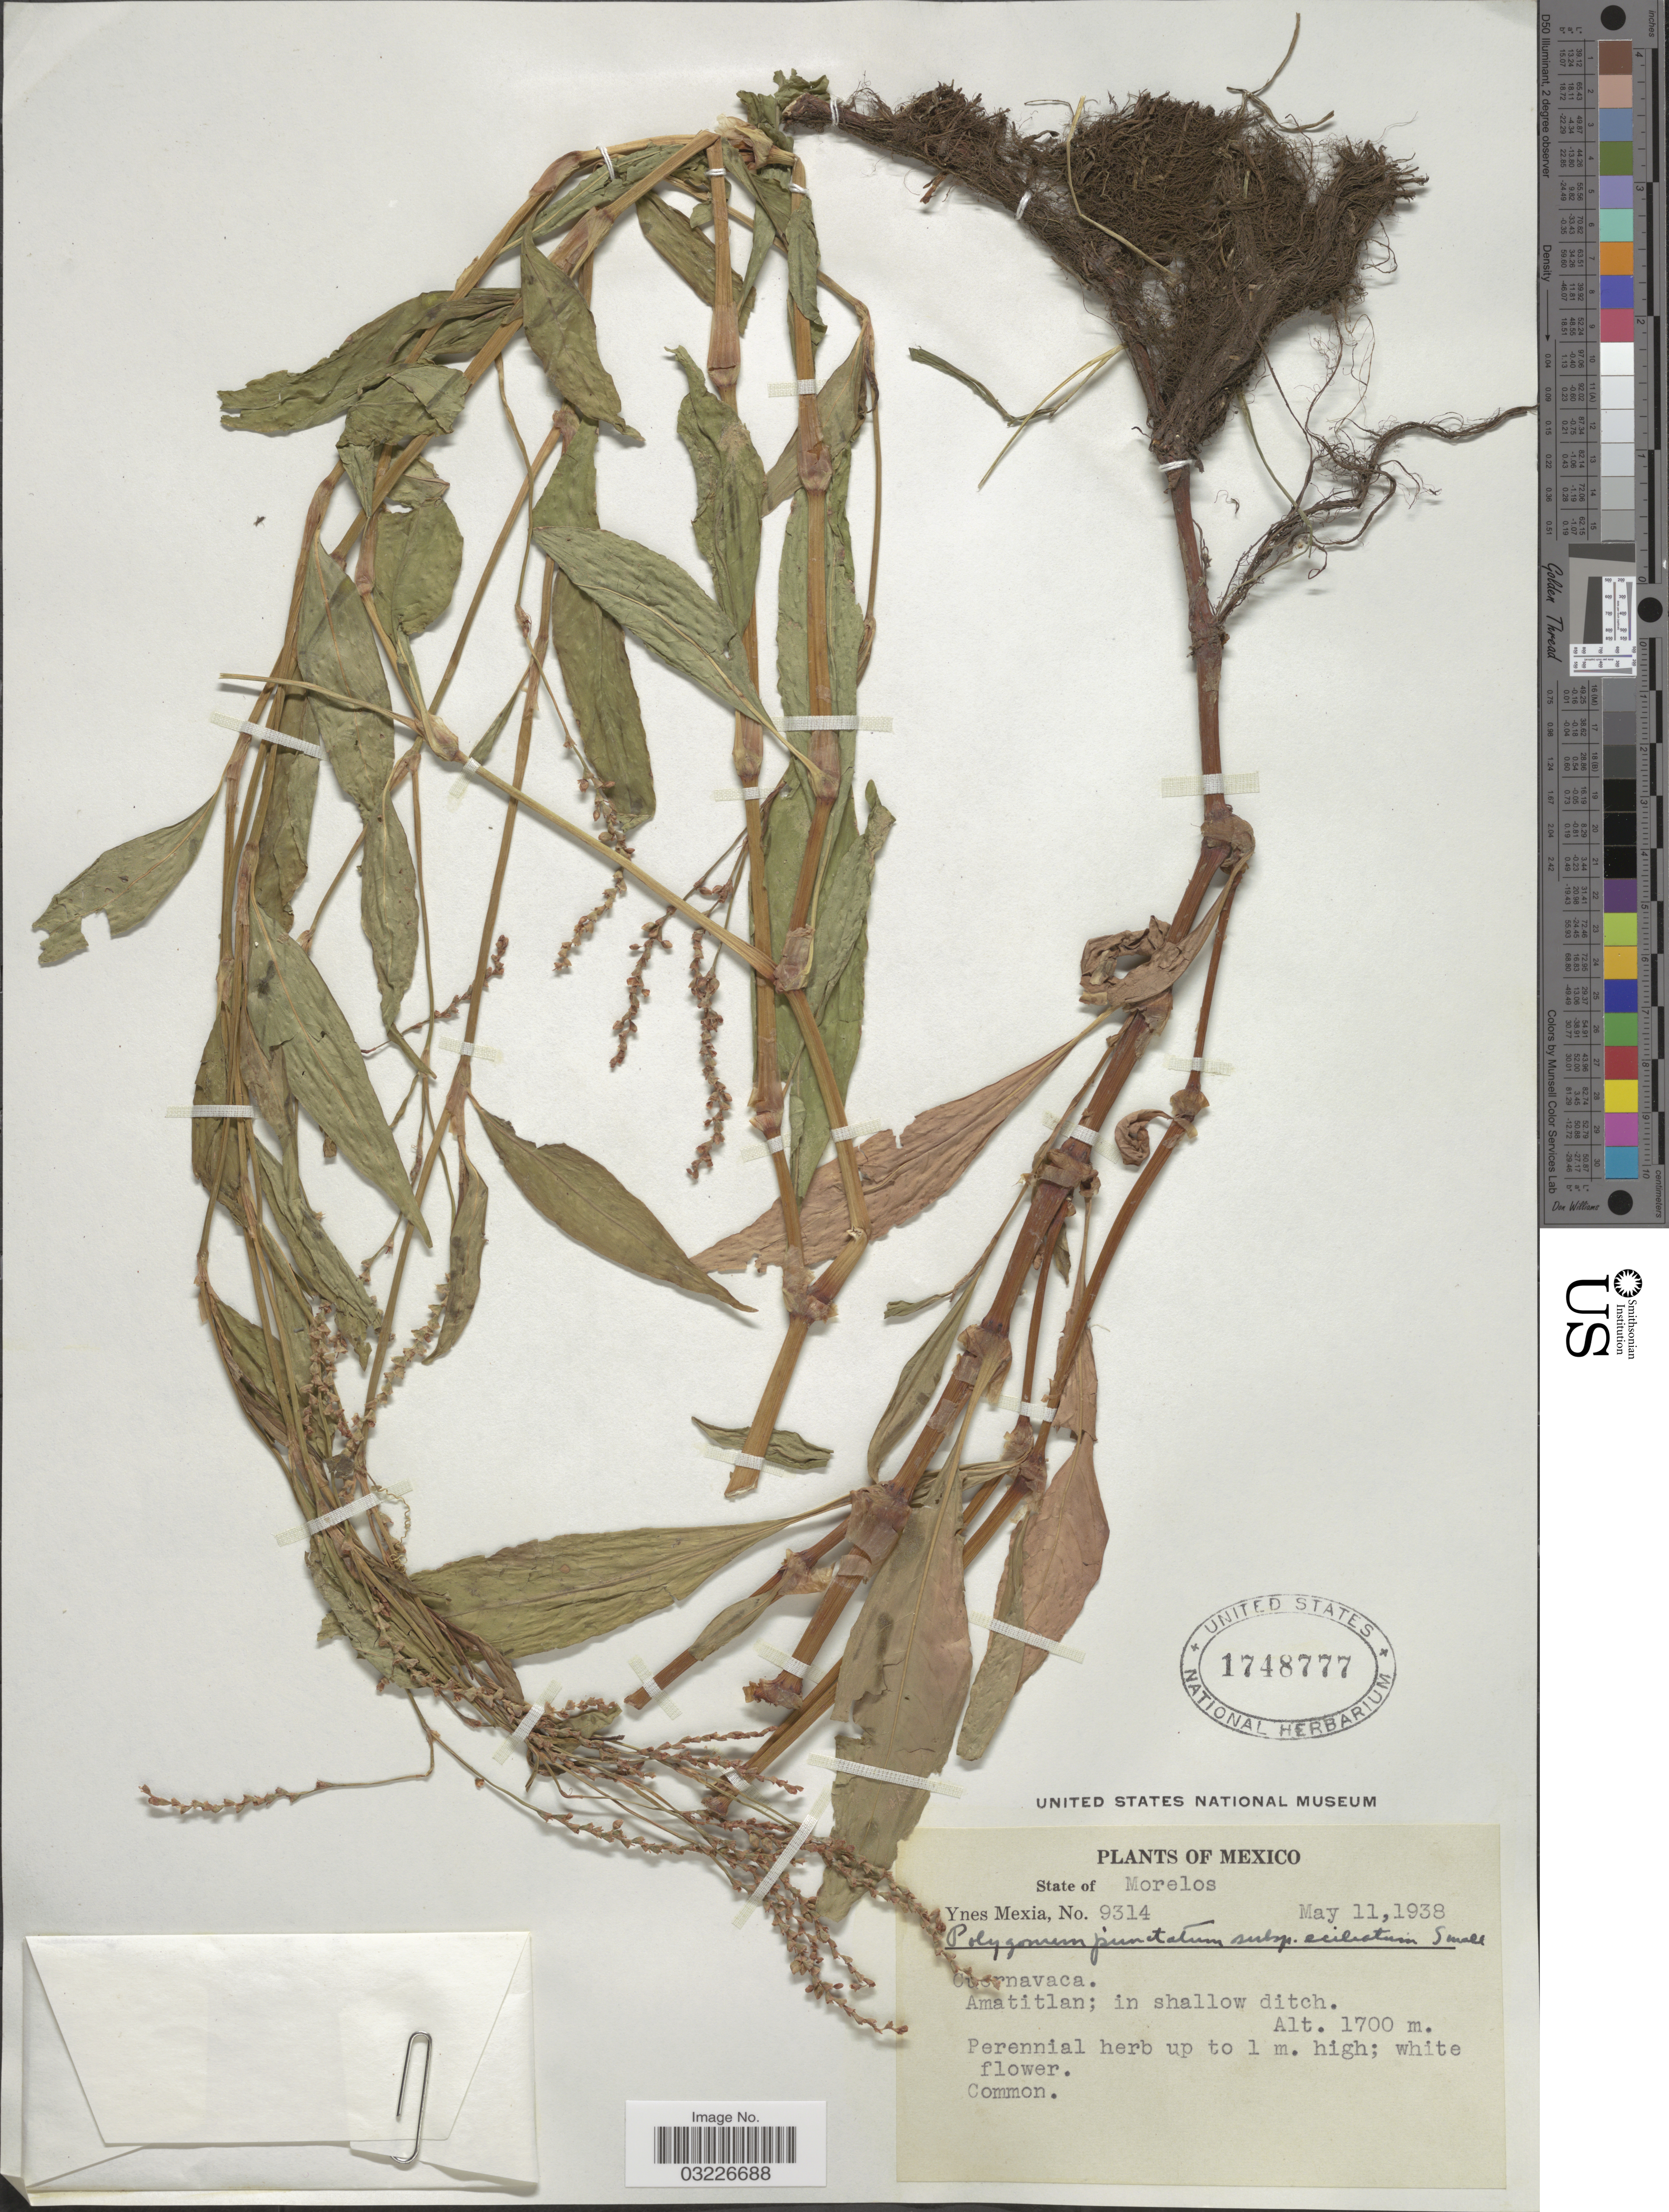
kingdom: Plantae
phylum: Tracheophyta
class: Magnoliopsida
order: Caryophyllales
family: Polygonaceae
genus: Persicaria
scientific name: Persicaria punctata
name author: (Elliott) Small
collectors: Y. Mexia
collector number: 9314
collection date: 1938-05-11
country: Mexico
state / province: Morelos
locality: Cuernavaca. Amatitlan.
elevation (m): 1700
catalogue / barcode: US 1748777